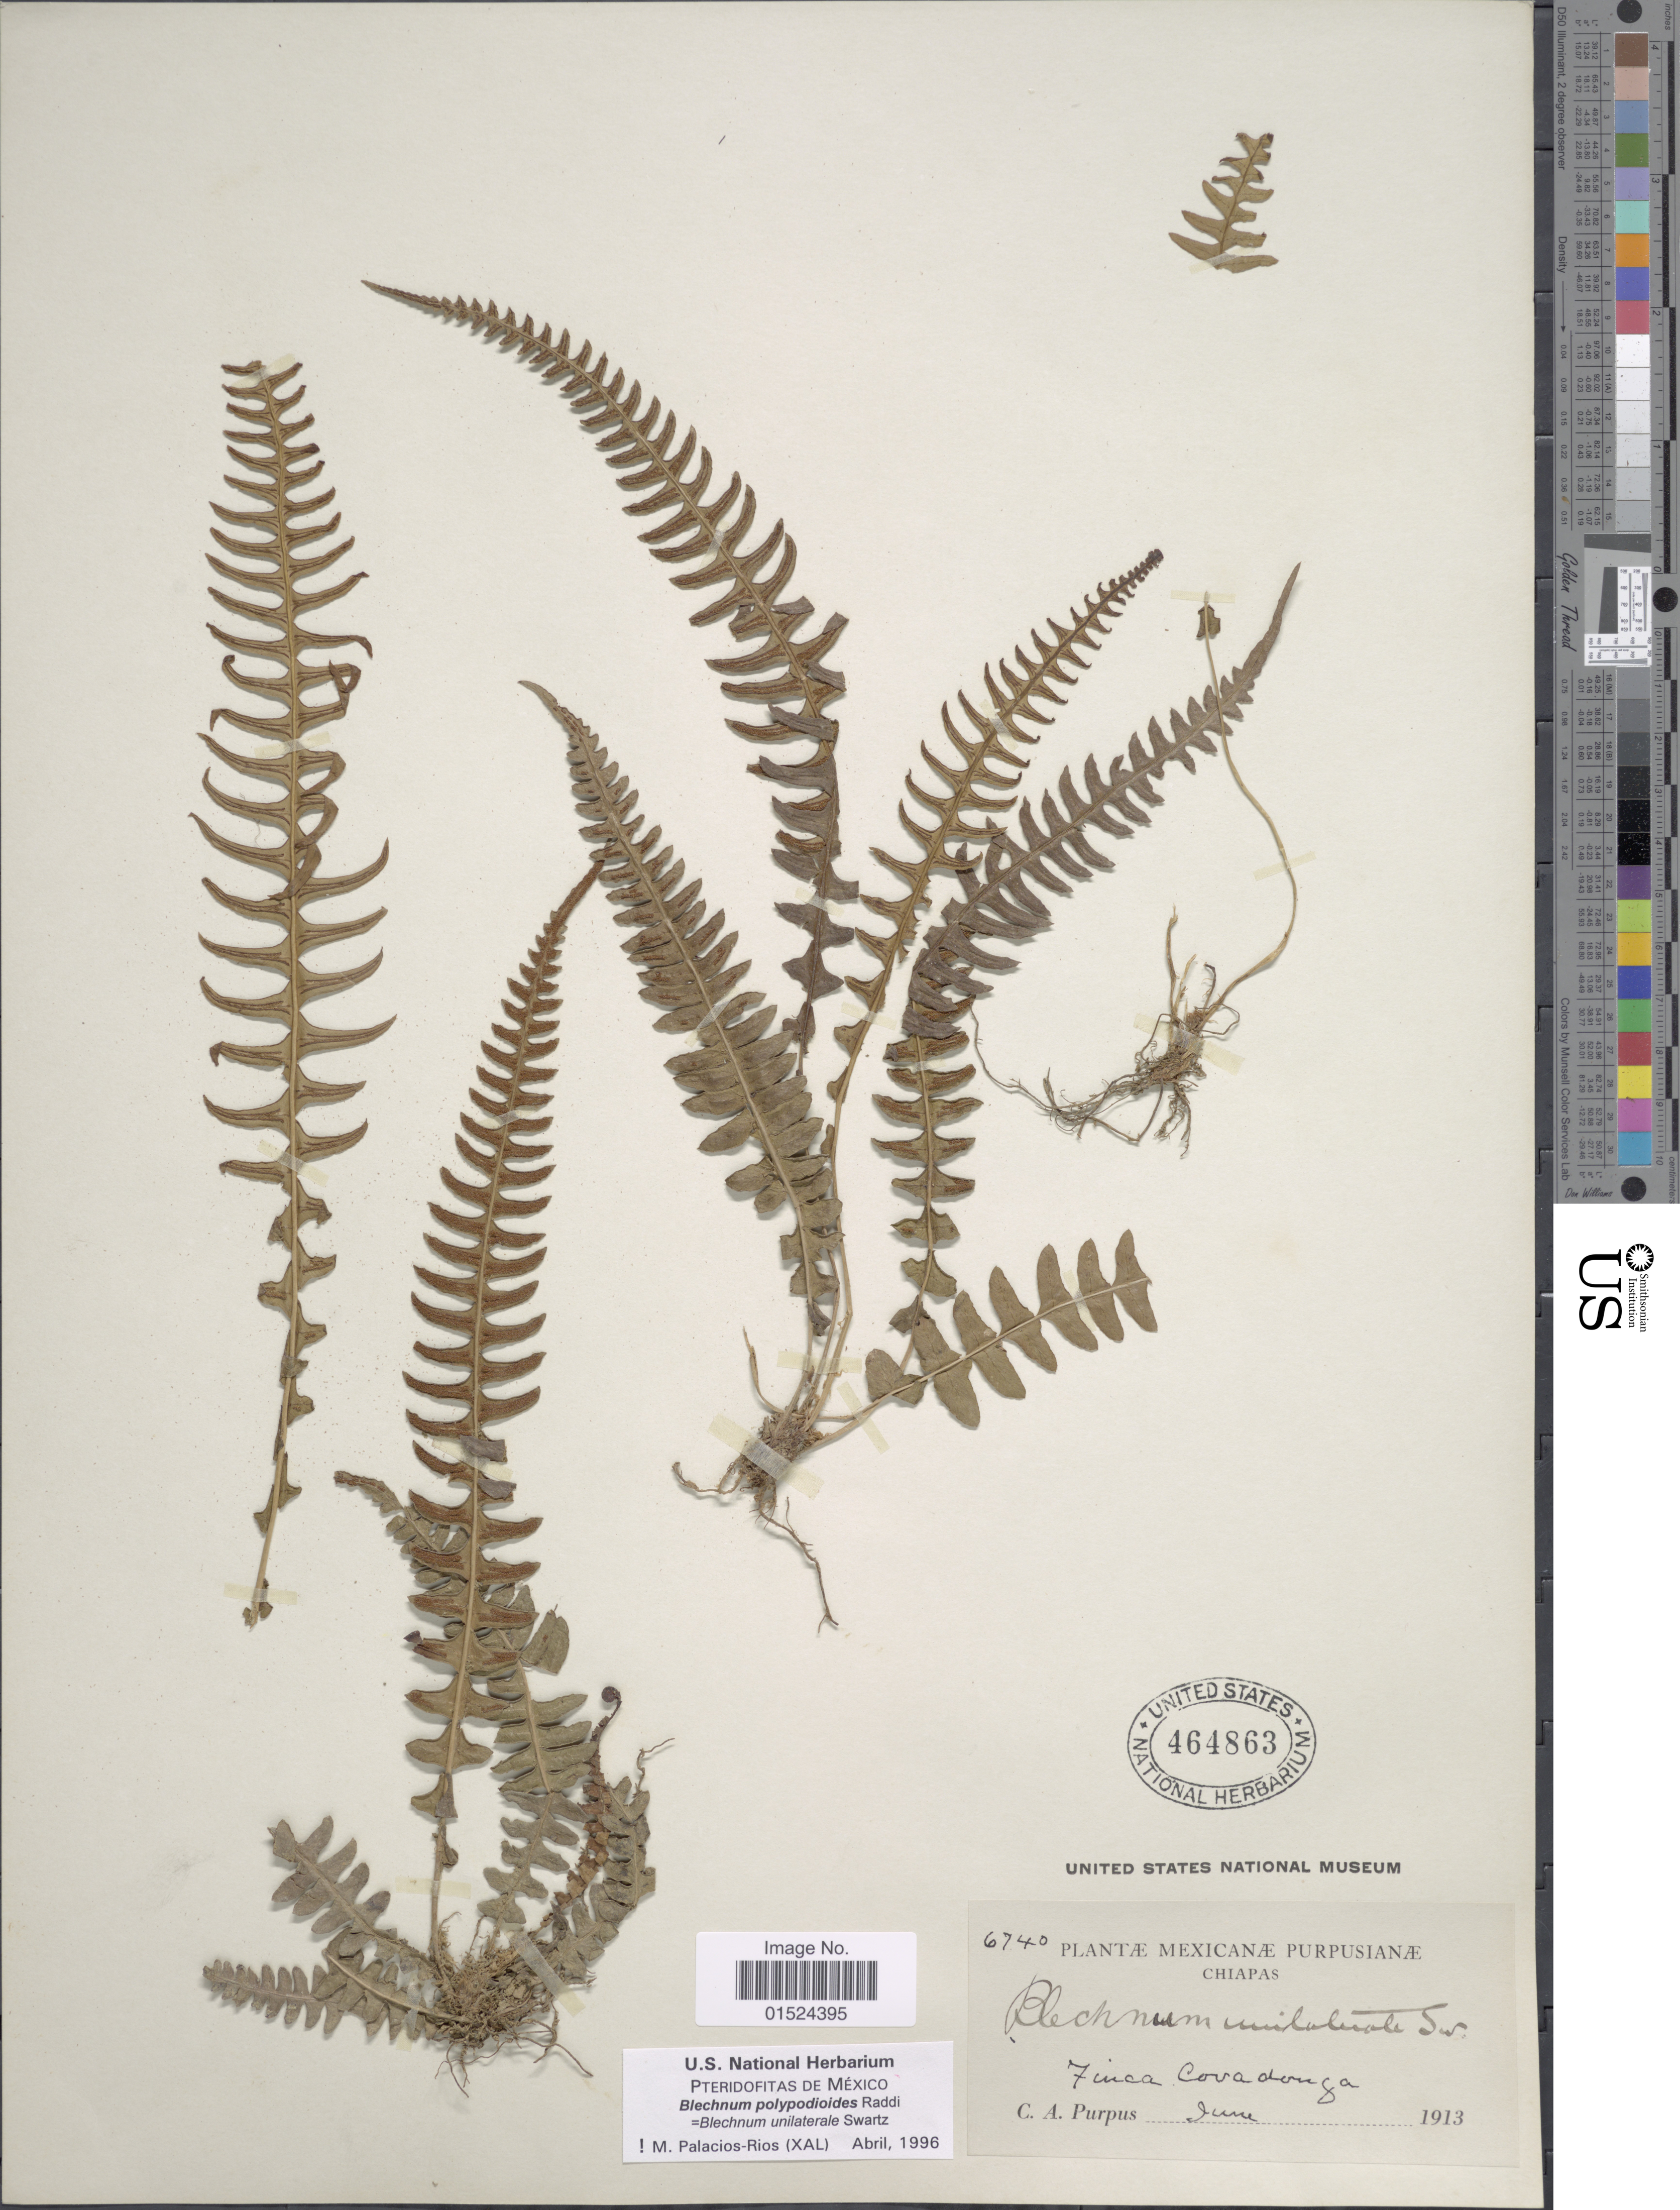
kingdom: Plantae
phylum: Tracheophyta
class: Polypodiopsida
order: Polypodiales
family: Blechnaceae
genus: Blechnum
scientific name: Blechnum polypodioides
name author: Raddi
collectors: C. A. Purpus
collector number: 6740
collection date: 1913-06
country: Mexico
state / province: Chiapas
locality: Finca Covadonga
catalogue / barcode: US 464863